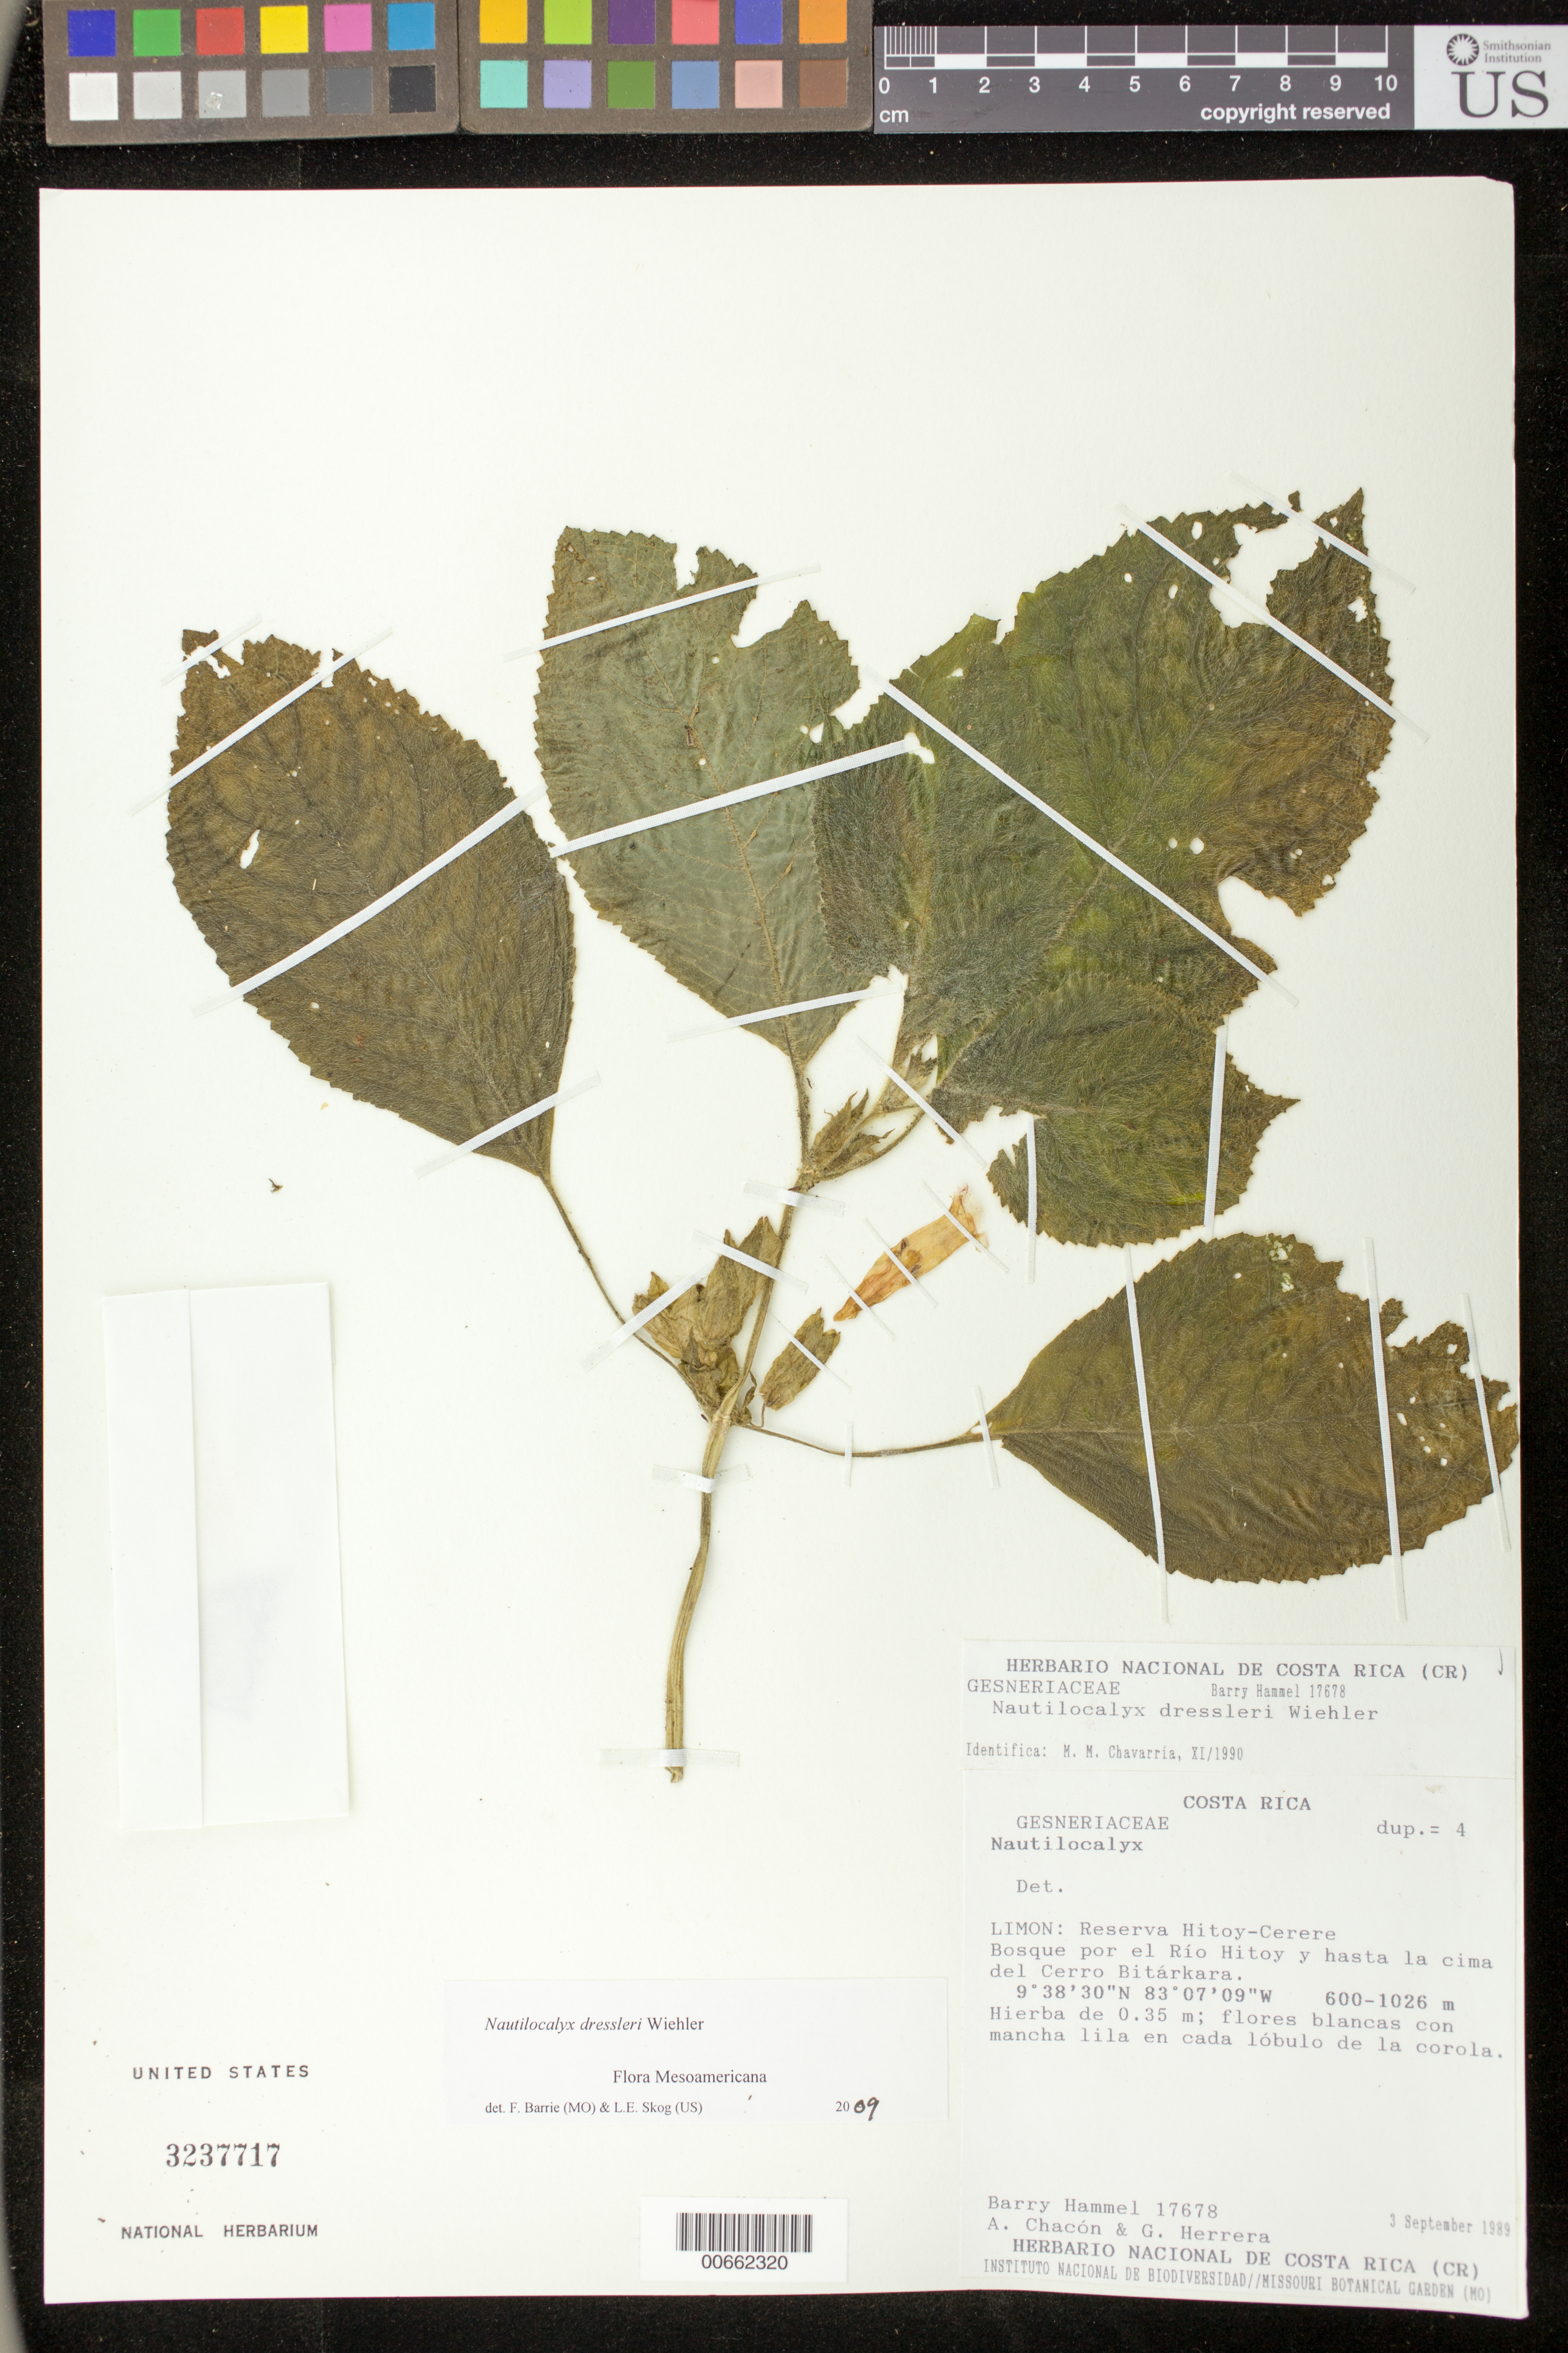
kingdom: Plantae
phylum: Tracheophyta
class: Magnoliopsida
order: Lamiales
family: Gesneriaceae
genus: Nautilocalyx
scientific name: Nautilocalyx dressleri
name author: Wiehler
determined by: Chavarría, Maria M.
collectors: B. Hammel, A. Chacón & G. Herrera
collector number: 17678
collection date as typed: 03 Sep 1989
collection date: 1989-09-03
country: Costa Rica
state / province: Limón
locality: Limón: Reserva Hitoy-Cerer, Bosque por el Río Hitoy y hasta la cima del Cerro Bitárkara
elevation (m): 600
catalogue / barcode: US 3237717